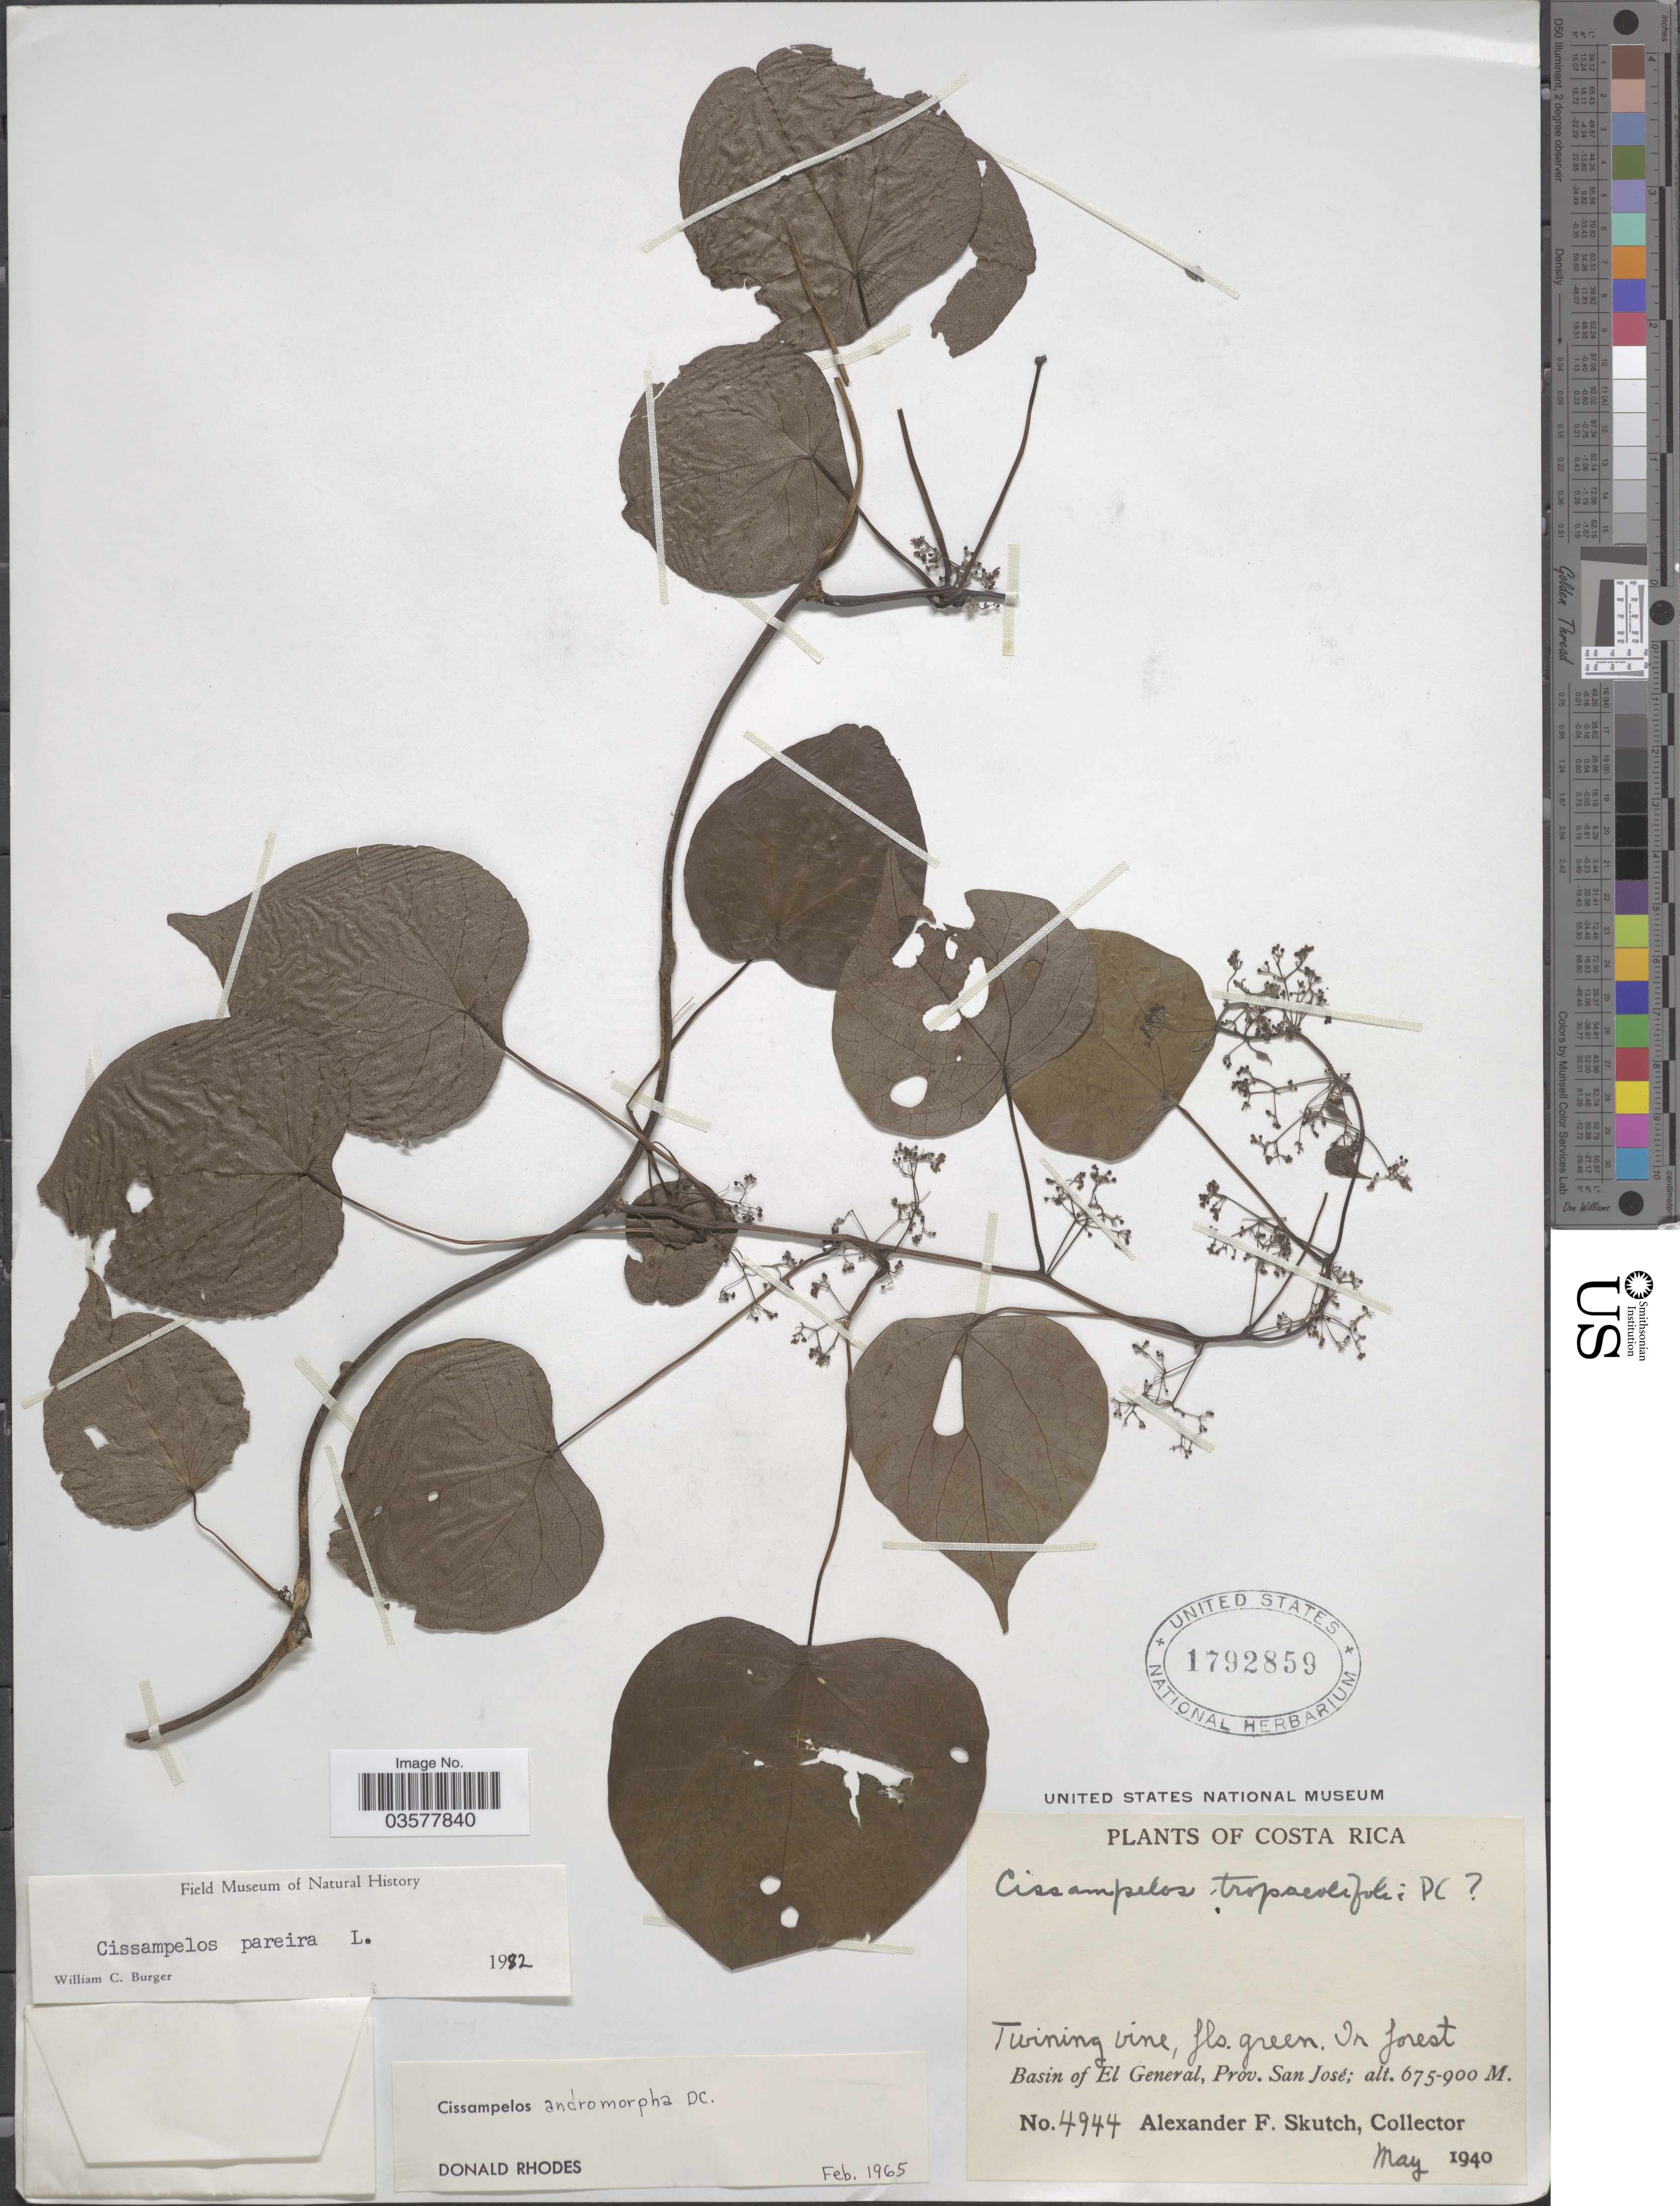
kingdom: Plantae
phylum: Tracheophyta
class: Magnoliopsida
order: Ranunculales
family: Menispermaceae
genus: Cissampelos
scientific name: Cissampelos pareira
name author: L.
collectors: A. F. Skutch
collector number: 4944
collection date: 1940-05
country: Costa Rica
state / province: San José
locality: Basin of El General.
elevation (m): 675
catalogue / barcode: US 1792859